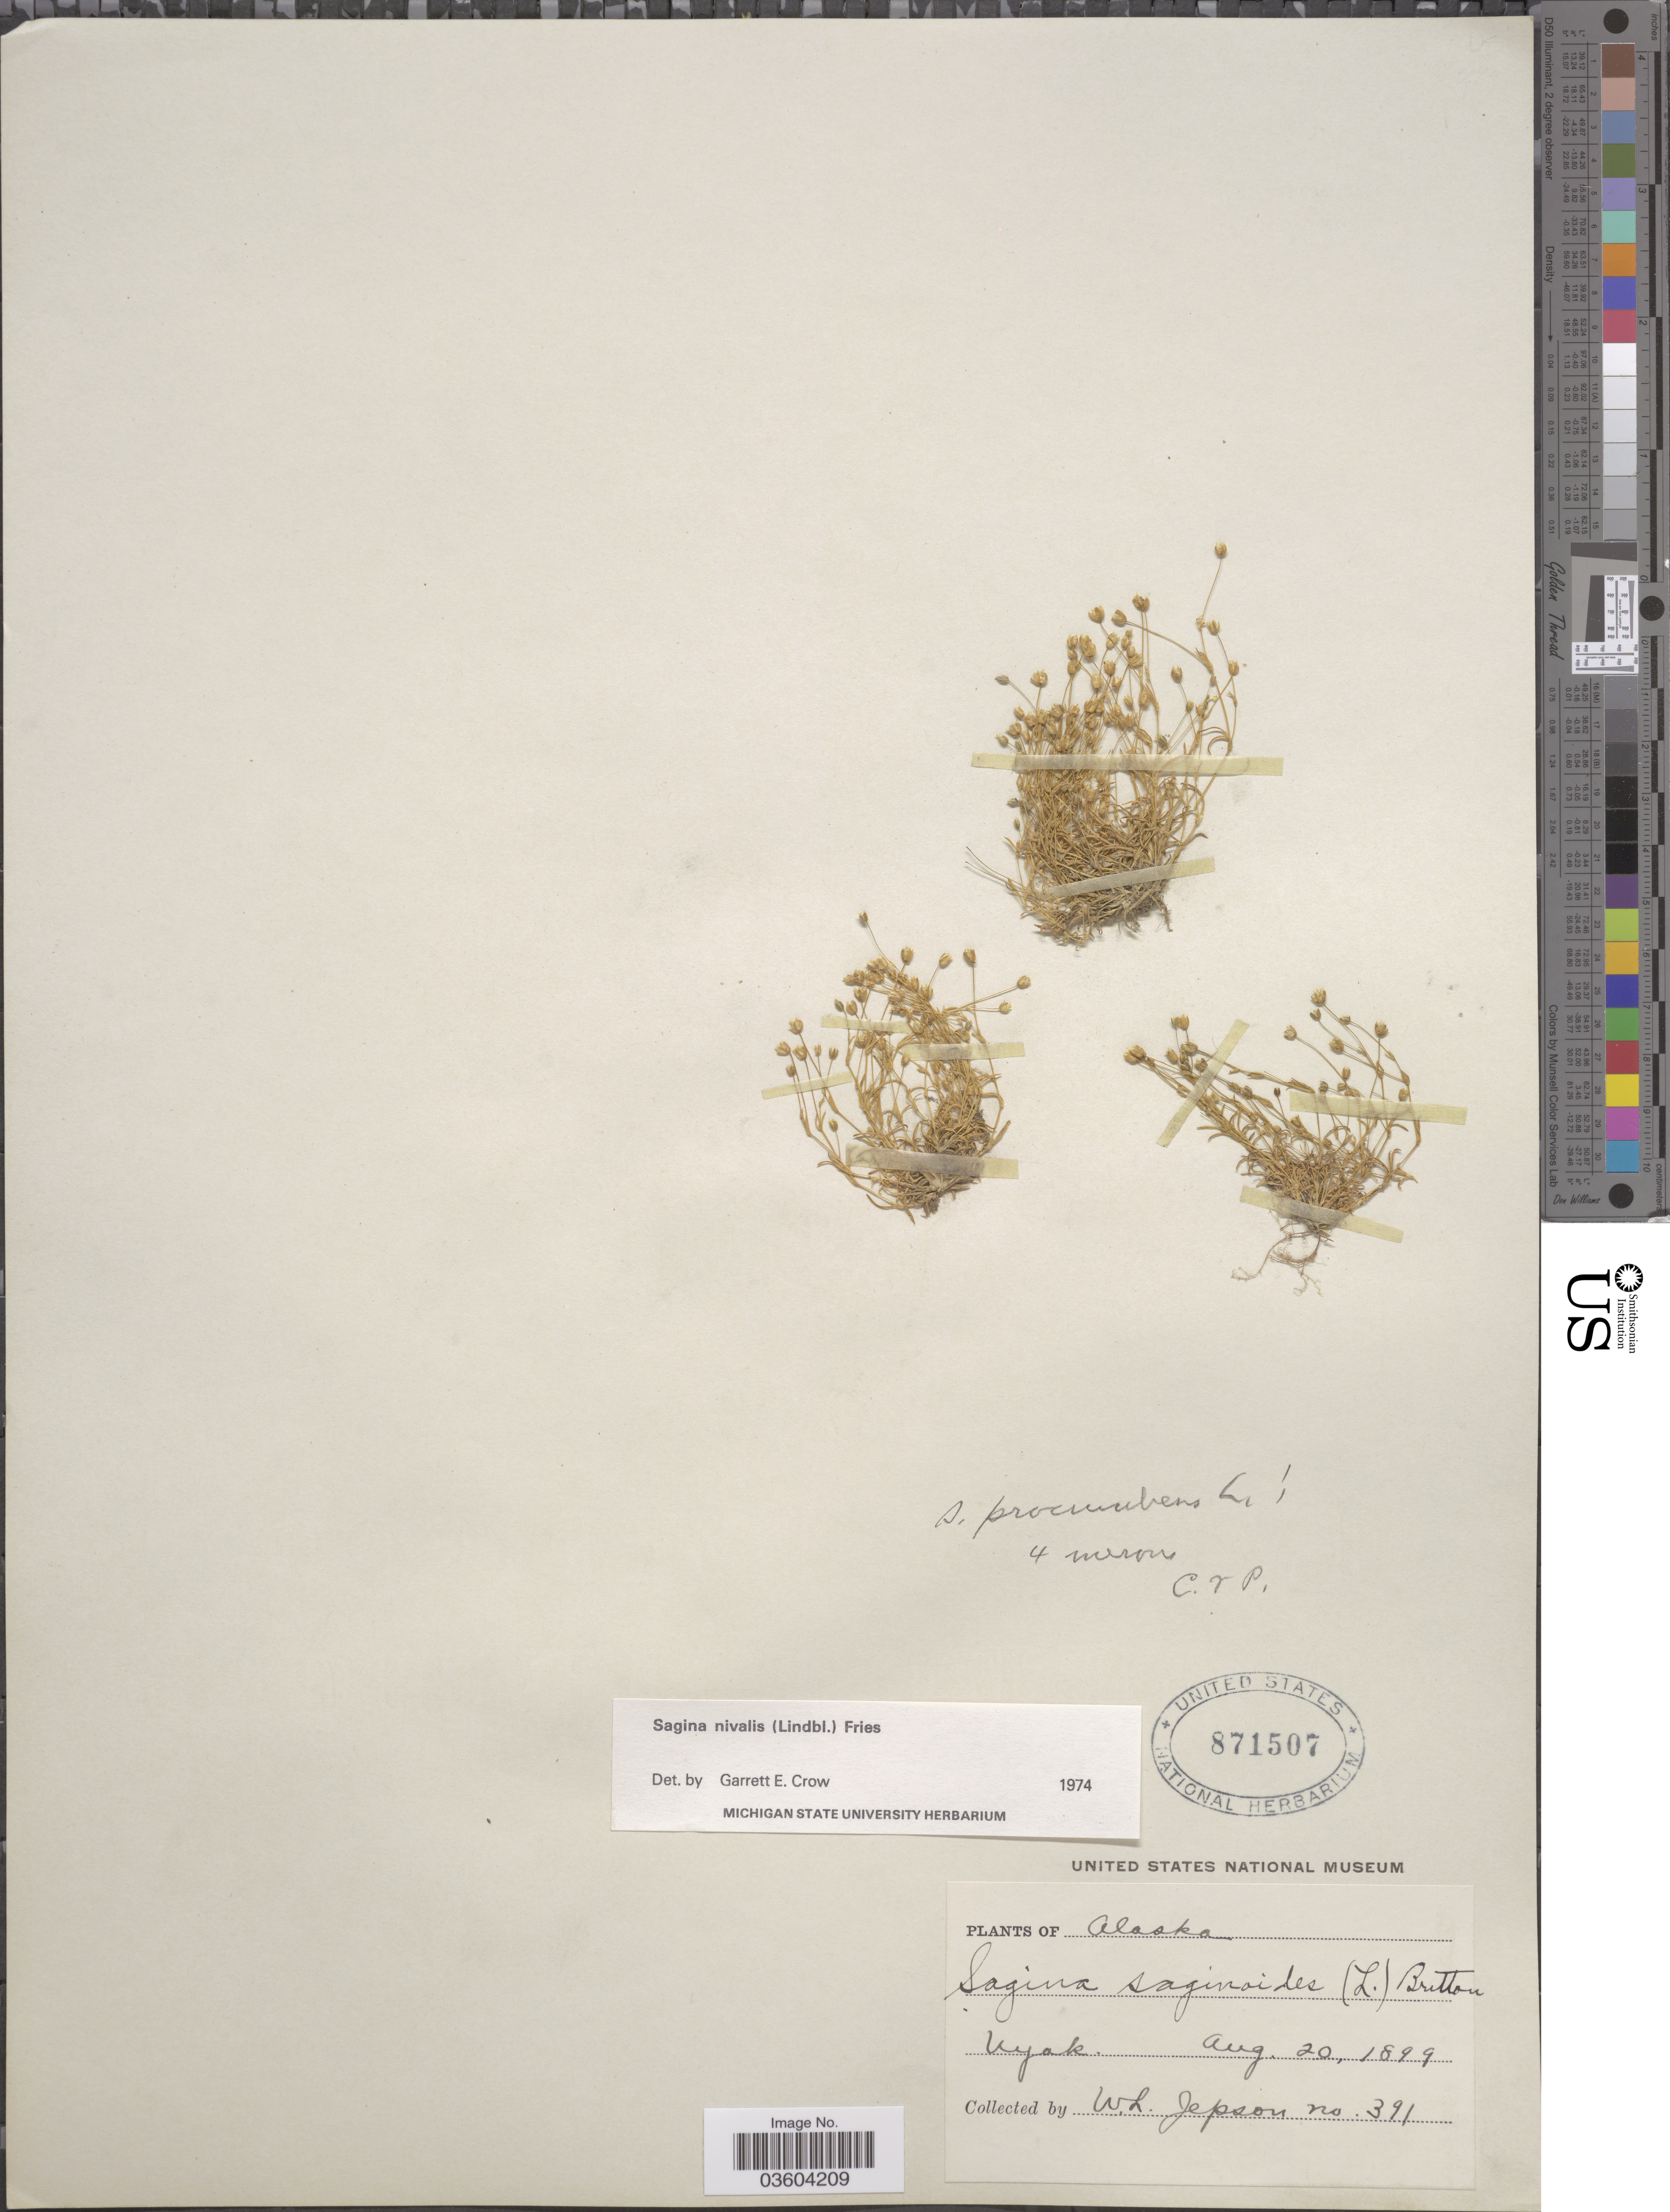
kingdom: Plantae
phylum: Tracheophyta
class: Magnoliopsida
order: Caryophyllales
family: Caryophyllaceae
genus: Sagina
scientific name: Sagina nivalis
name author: (Lindblom) Fr.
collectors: W. L. Jepson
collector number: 391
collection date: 1899-08-20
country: United States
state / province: Alaska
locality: Uyak.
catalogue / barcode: US 871507